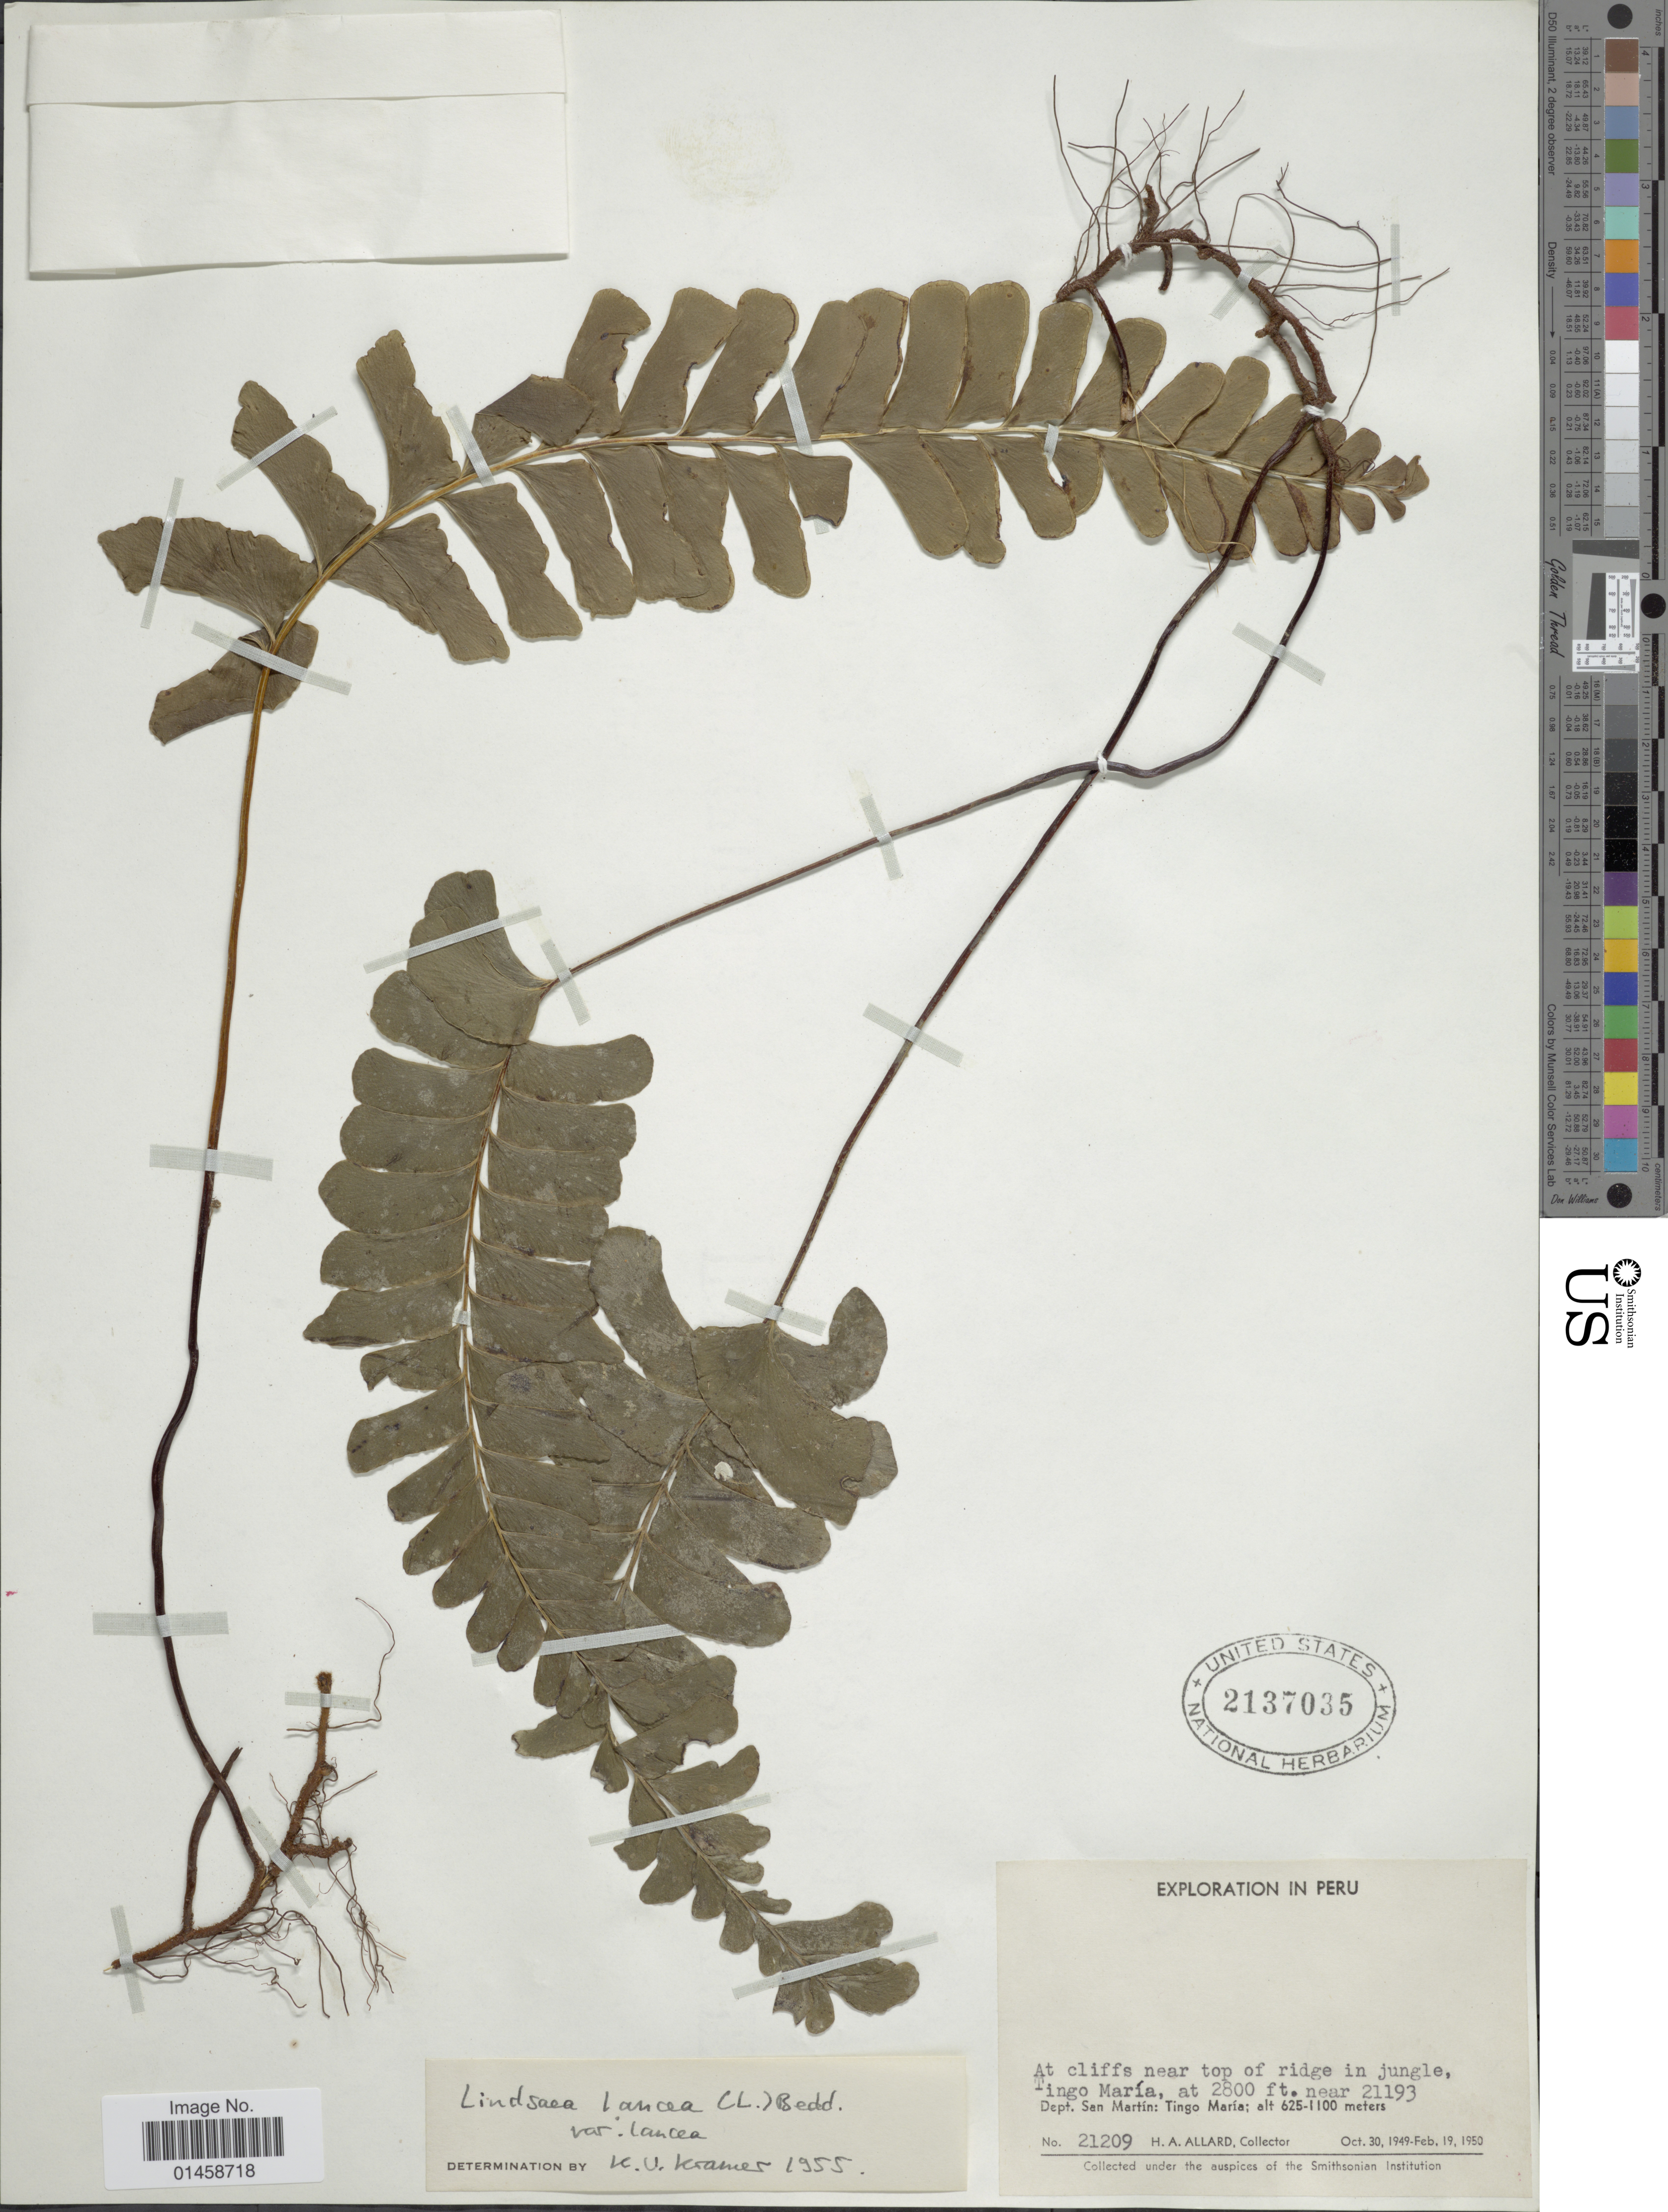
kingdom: Plantae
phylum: Tracheophyta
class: Polypodiopsida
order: Polypodiales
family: Lindsaeaceae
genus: Lindsaea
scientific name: Lindsaea lancea var. falcata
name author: (Dryand.) Rosenst.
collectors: H. A. Allard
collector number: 21209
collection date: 1949-10-30/1950-02-19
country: Peru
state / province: San Martín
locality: At cliffs near top of ridge in jungle, Tingo María near 21193, Tingo María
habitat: at cliffs near top of ridge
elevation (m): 625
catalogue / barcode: US 1137035